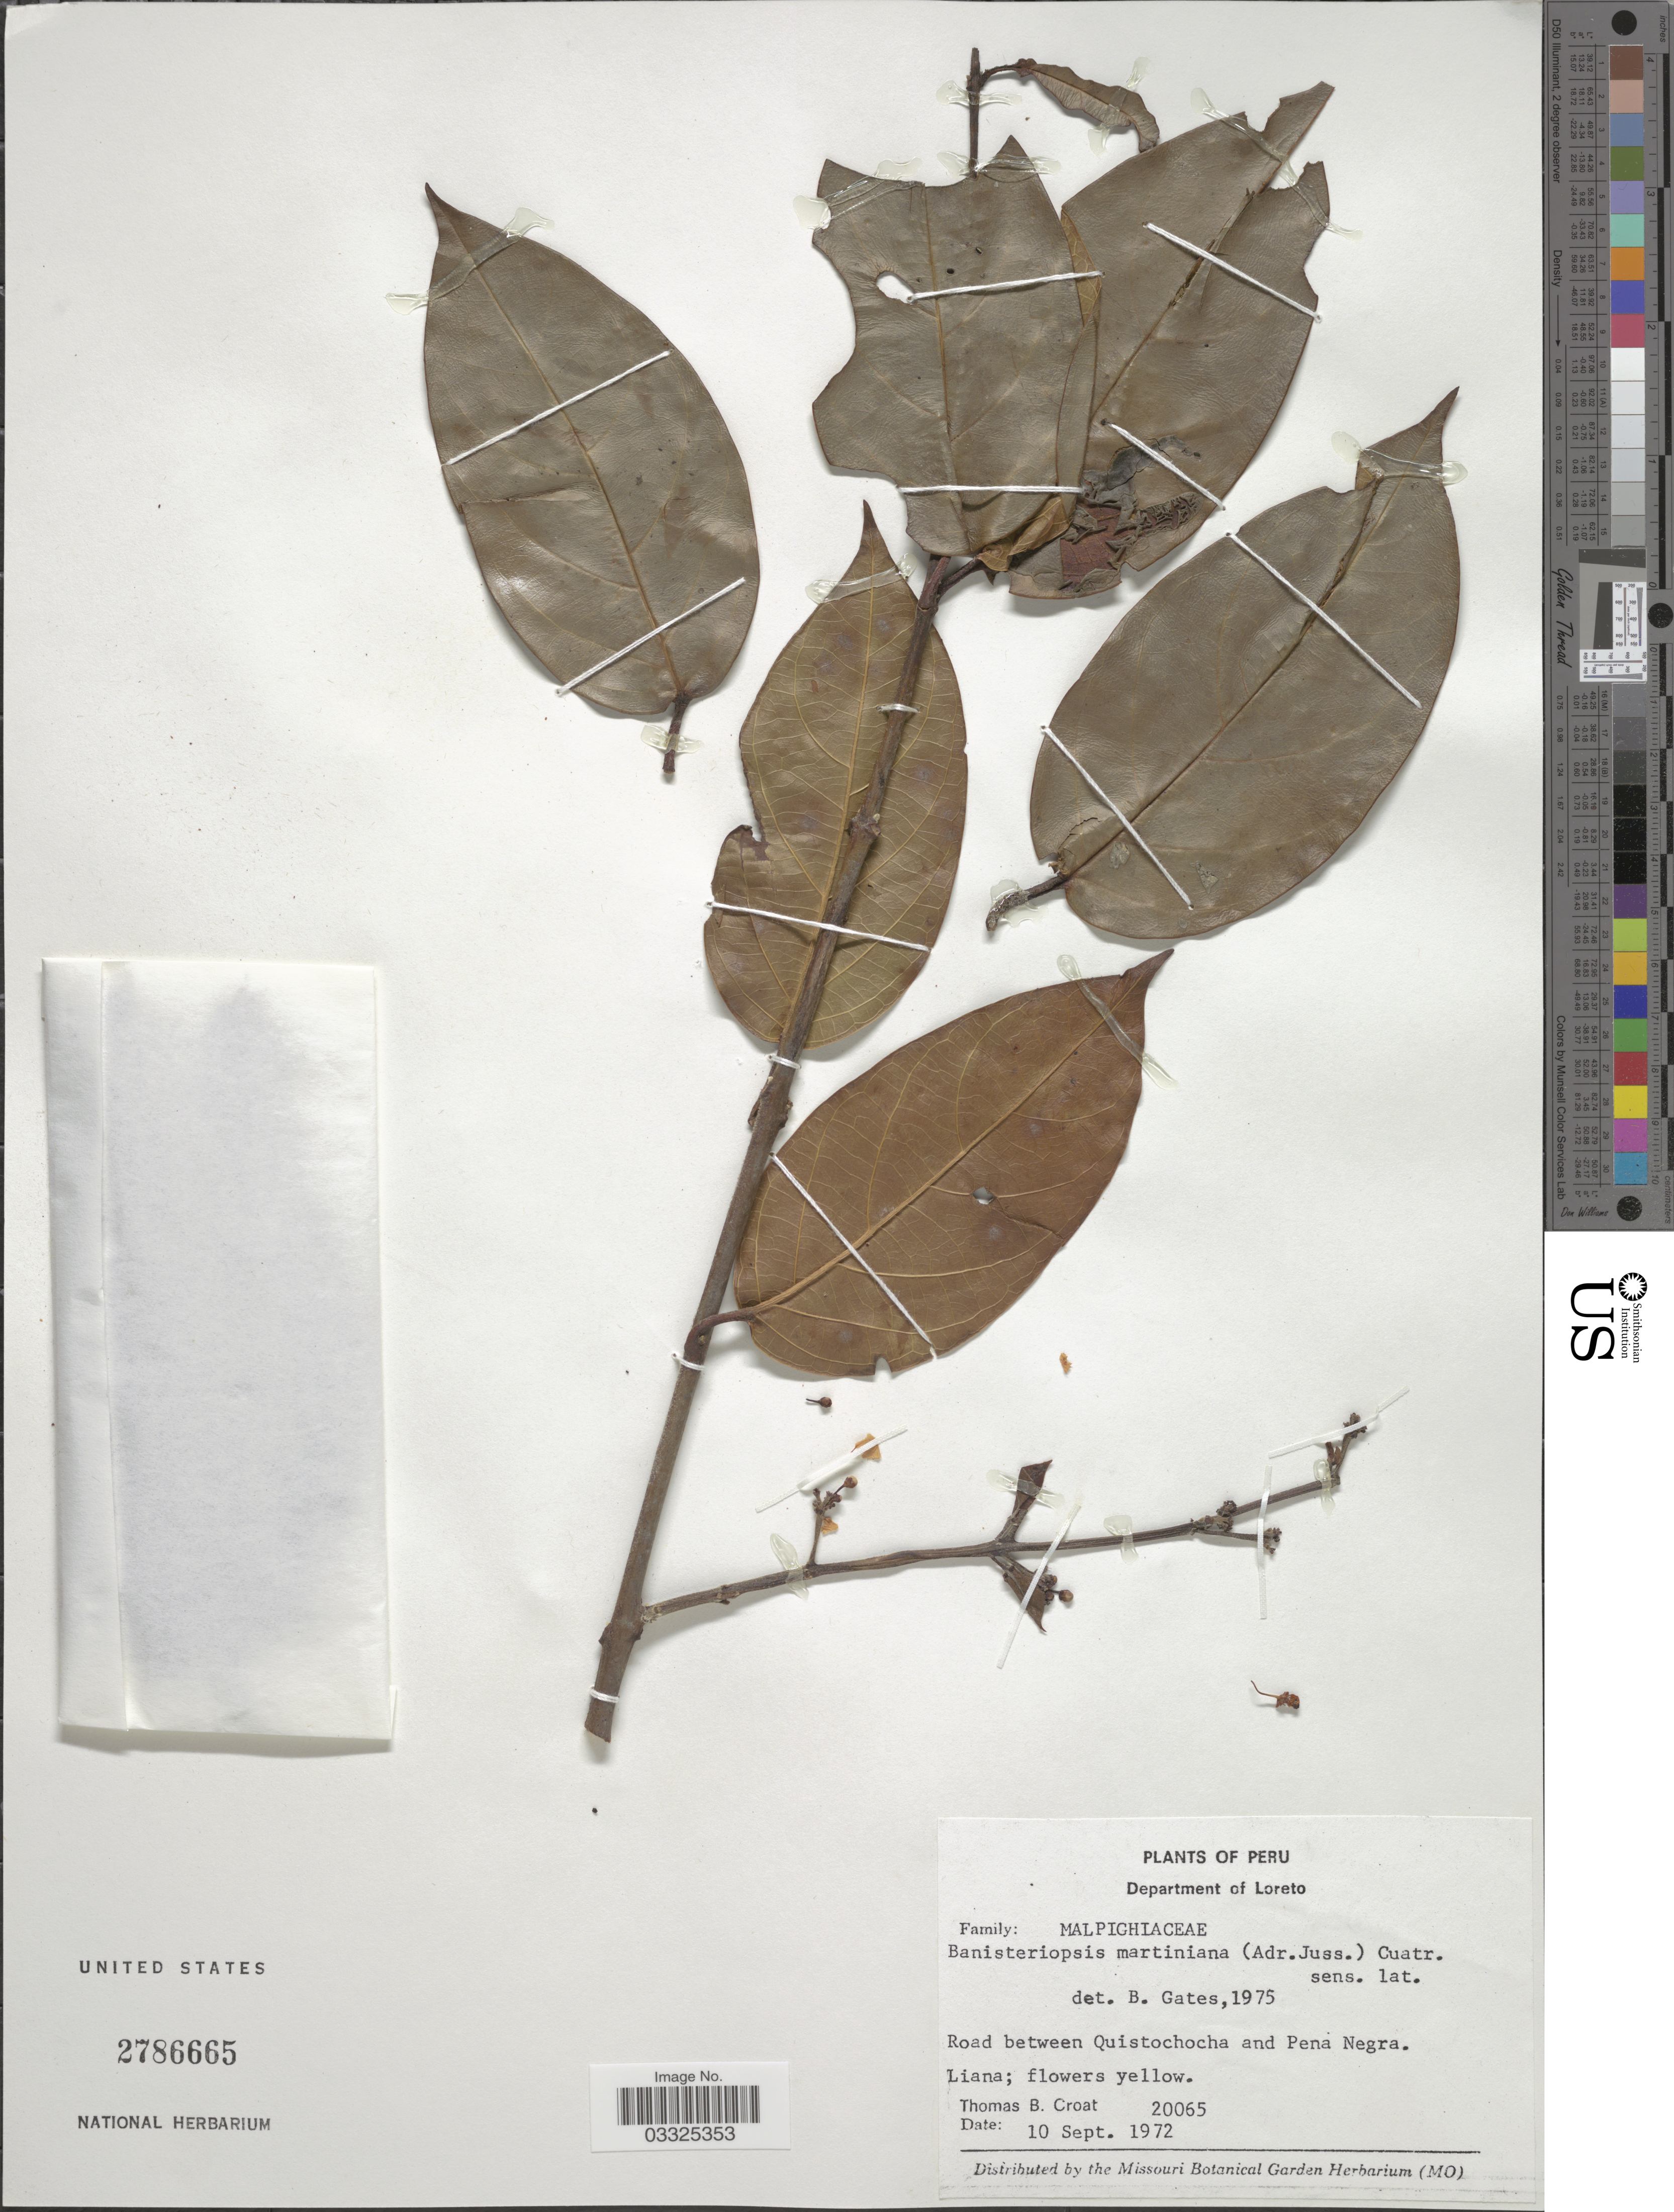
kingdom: Plantae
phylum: Tracheophyta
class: Magnoliopsida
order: Malpighiales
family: Malpighiaceae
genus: Banisteriopsis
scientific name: Banisteriopsis martiniana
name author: (A. Juss.) Cuatrec.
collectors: T. B. Croat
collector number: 20065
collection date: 1972-09-10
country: Peru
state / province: Loreto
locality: Department of Loreto, Road between Quistochocha and Pena Negra.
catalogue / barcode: US 2786665